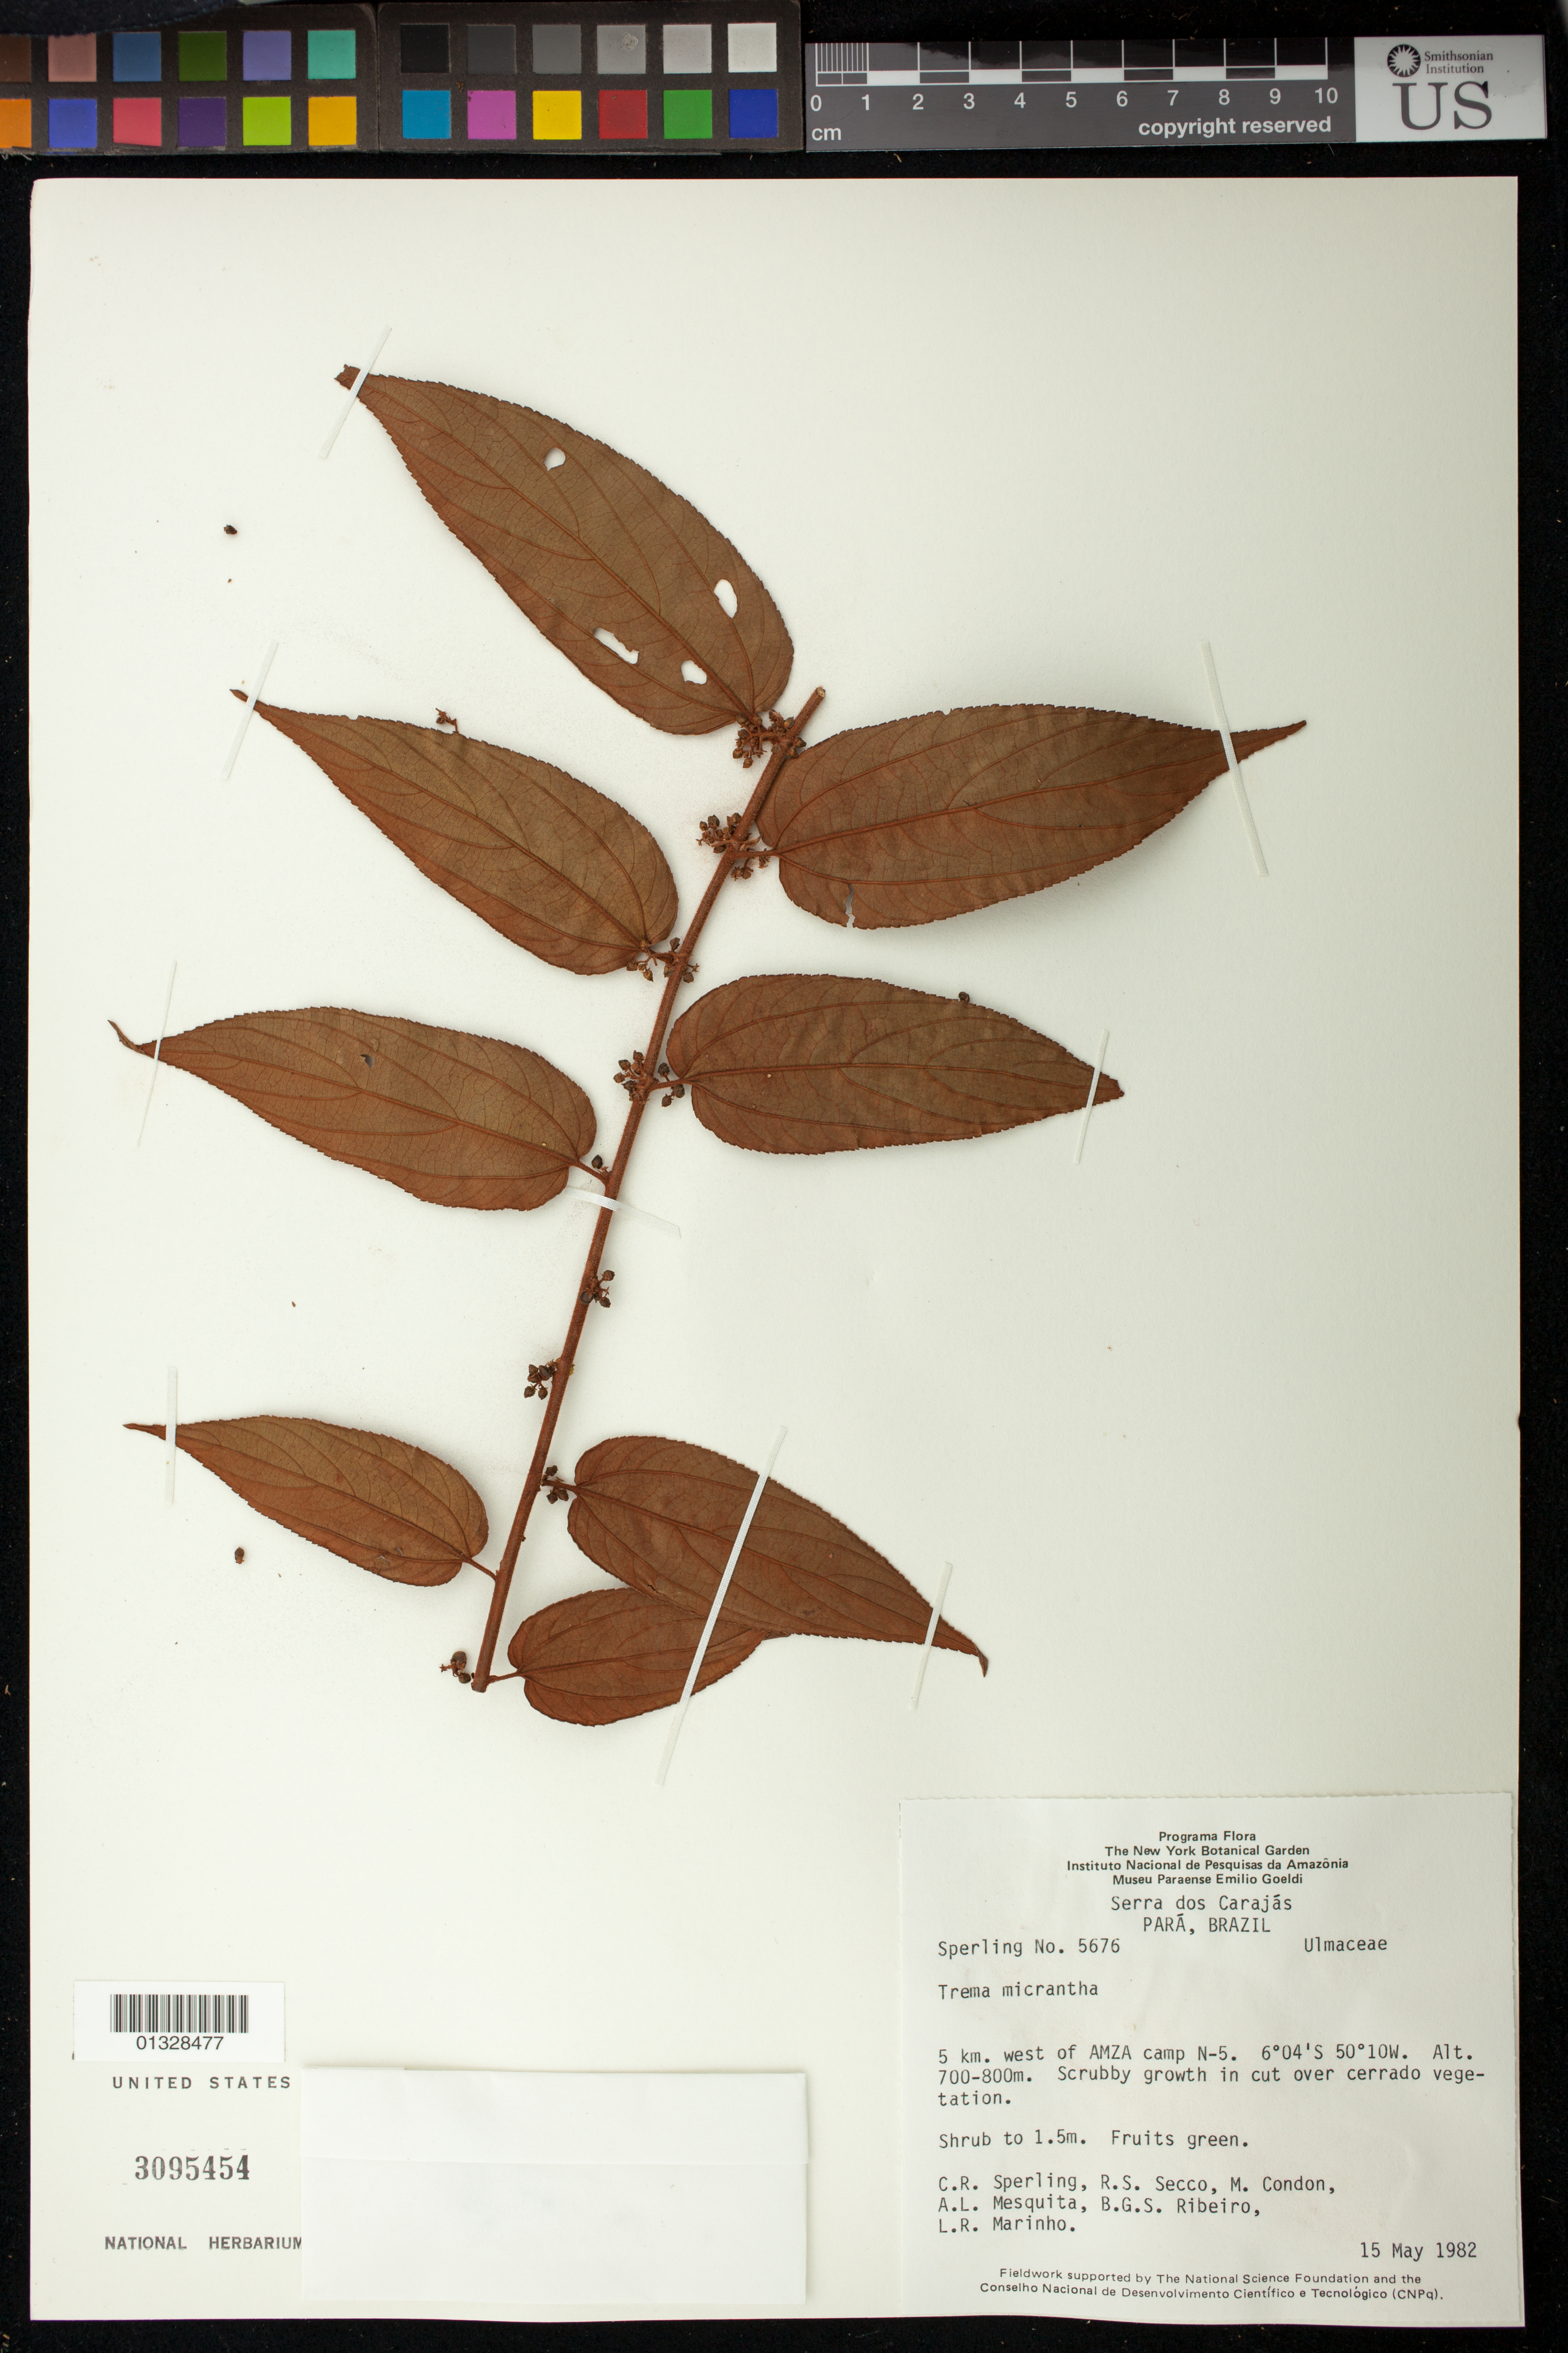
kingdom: Plantae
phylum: Tracheophyta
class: Magnoliopsida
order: Rosales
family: Cannabaceae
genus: Trema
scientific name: Trema micranthum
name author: (L.) Blume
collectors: C. R. Sperling, R. S. Secco, M. Condon, A. L. Mesquita, B. G. S. Ribeiro & L. R. Marinho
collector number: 5676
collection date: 1982-05-15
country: Brazil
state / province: Pará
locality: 5km west of AMZA camp N-5.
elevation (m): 700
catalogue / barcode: US 3095454